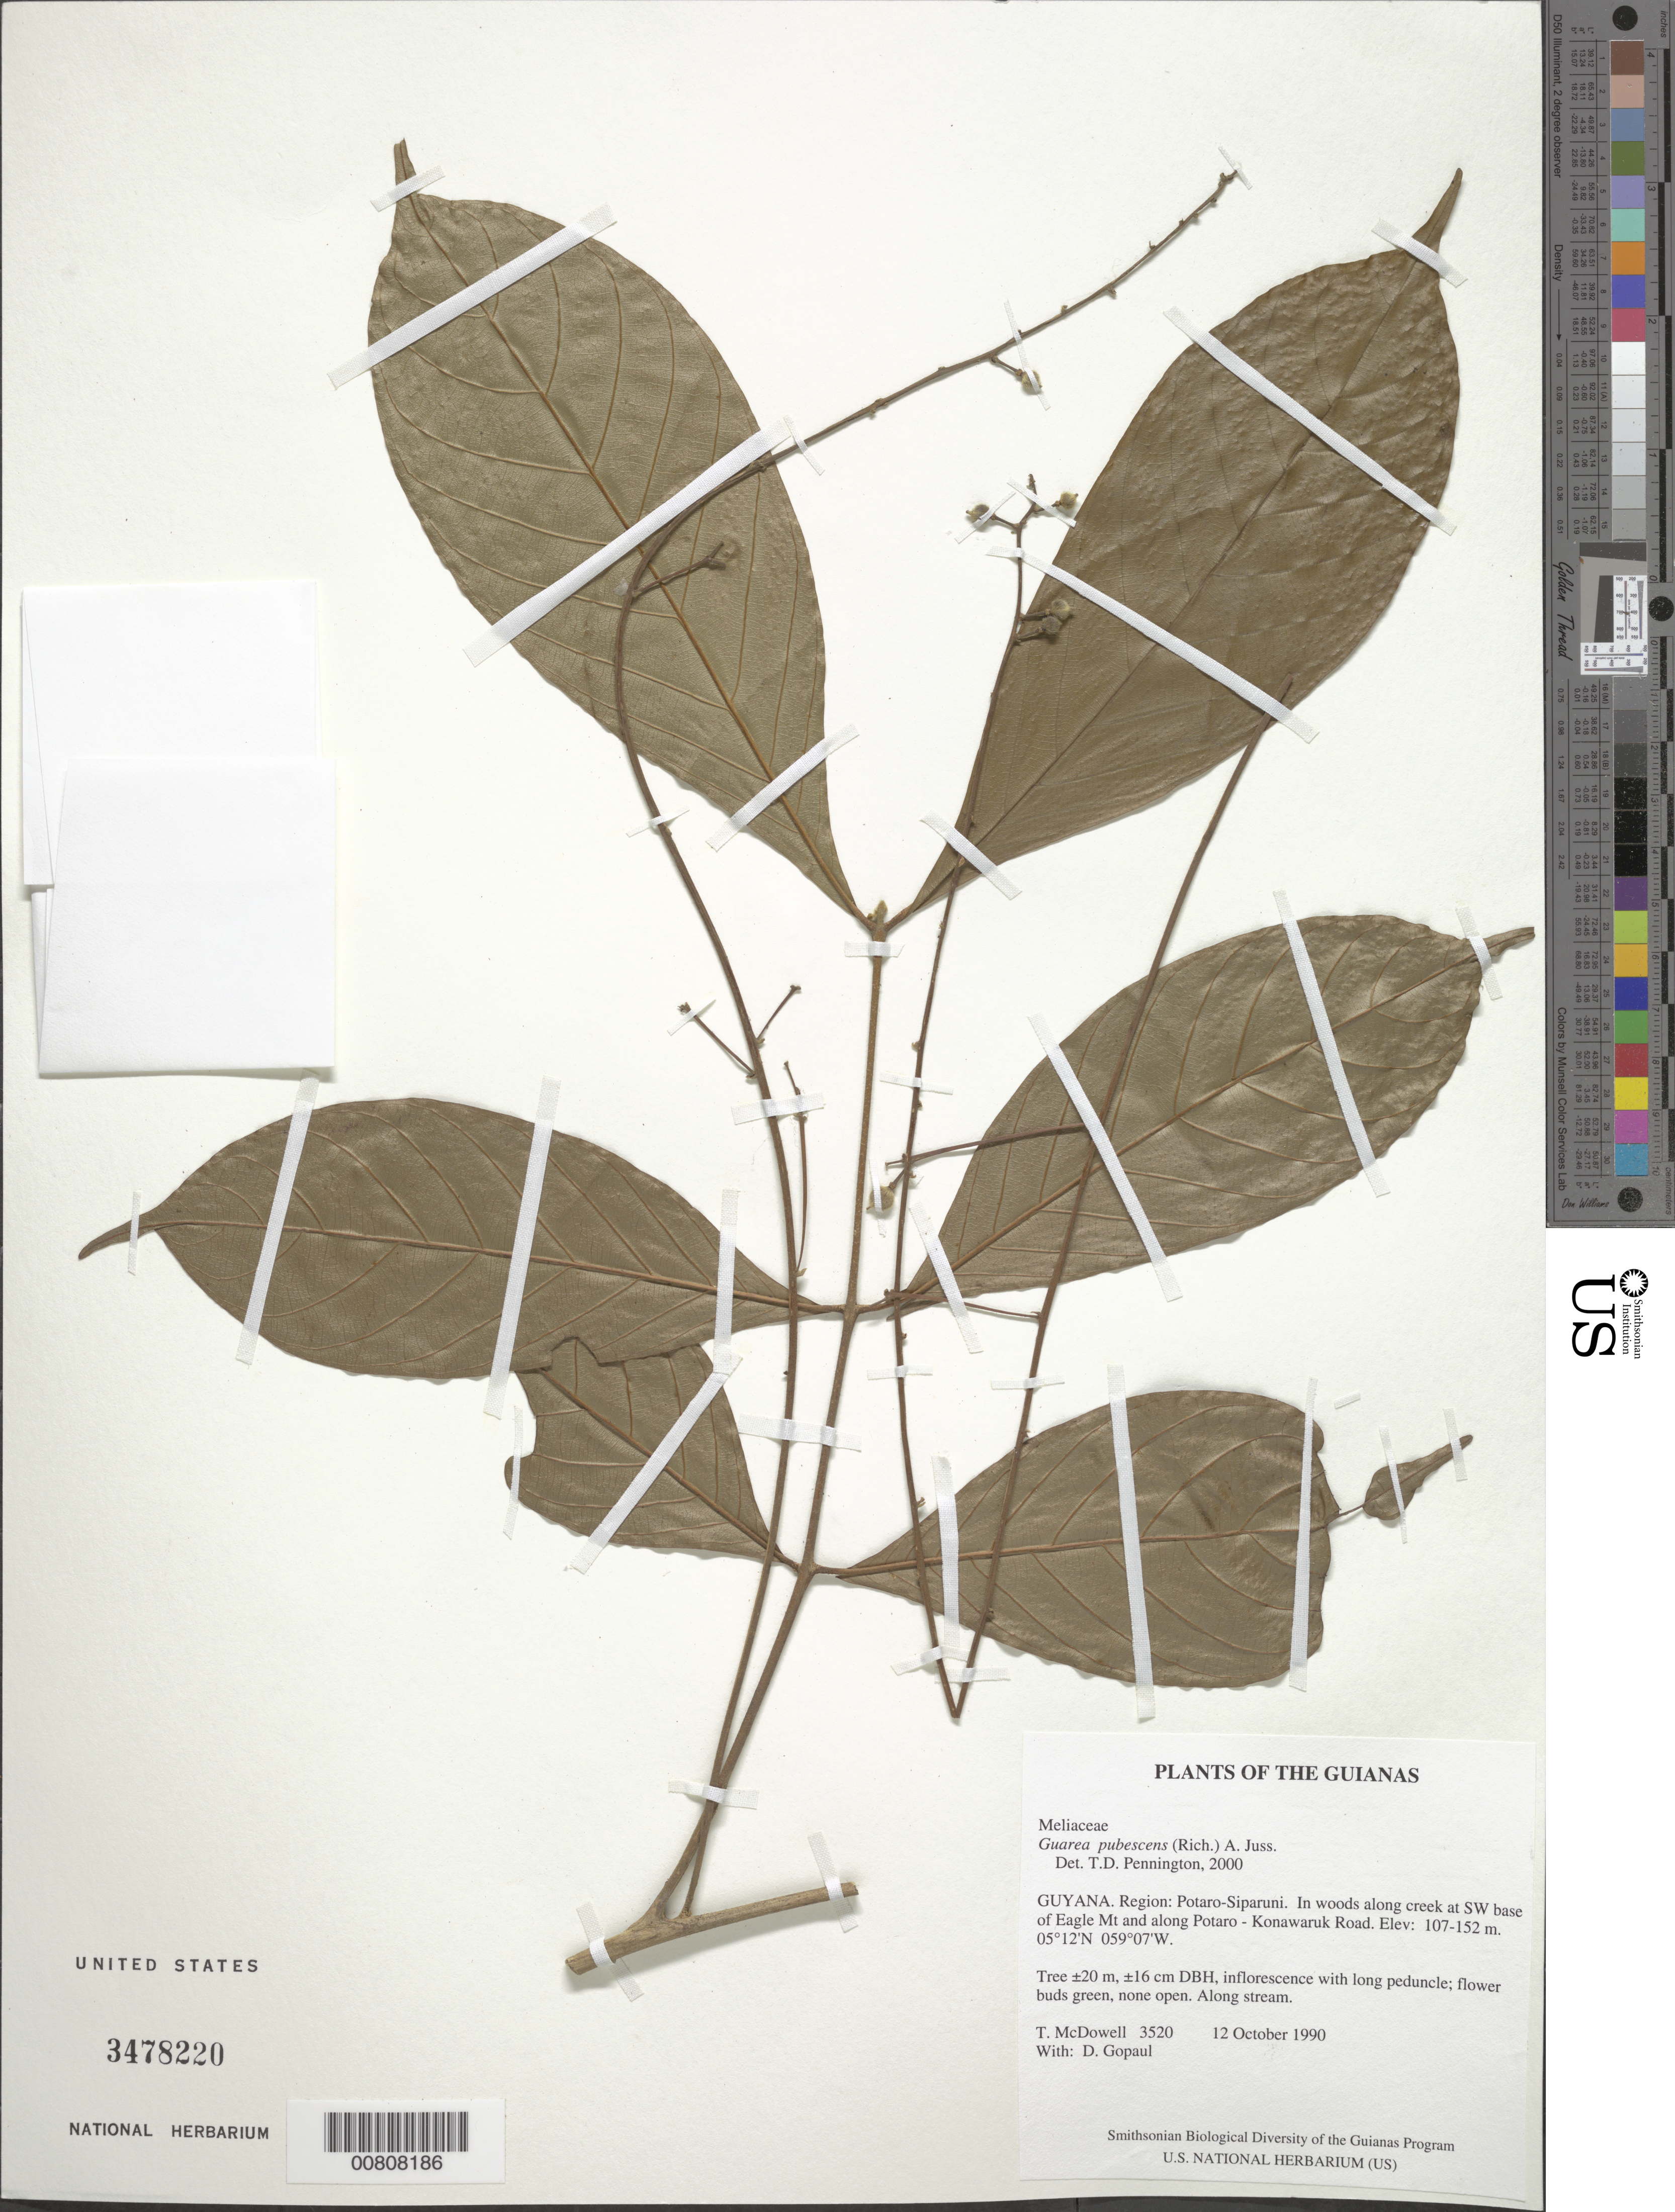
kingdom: Plantae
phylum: Tracheophyta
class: Magnoliopsida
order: Sapindales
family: Meliaceae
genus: Guarea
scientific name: Guarea pubescens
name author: (Rich.) A. Juss.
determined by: Pennington, T. D., (K)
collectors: T. McDowell & D. Gopaul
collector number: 3520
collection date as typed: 12 October 1990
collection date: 1990-10-12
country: Guyana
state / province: Potaro-Siparuni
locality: In woods along creek at SW base of Eagle Mt and along Potaro - Konawaruk Road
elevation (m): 107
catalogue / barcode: US 3478220